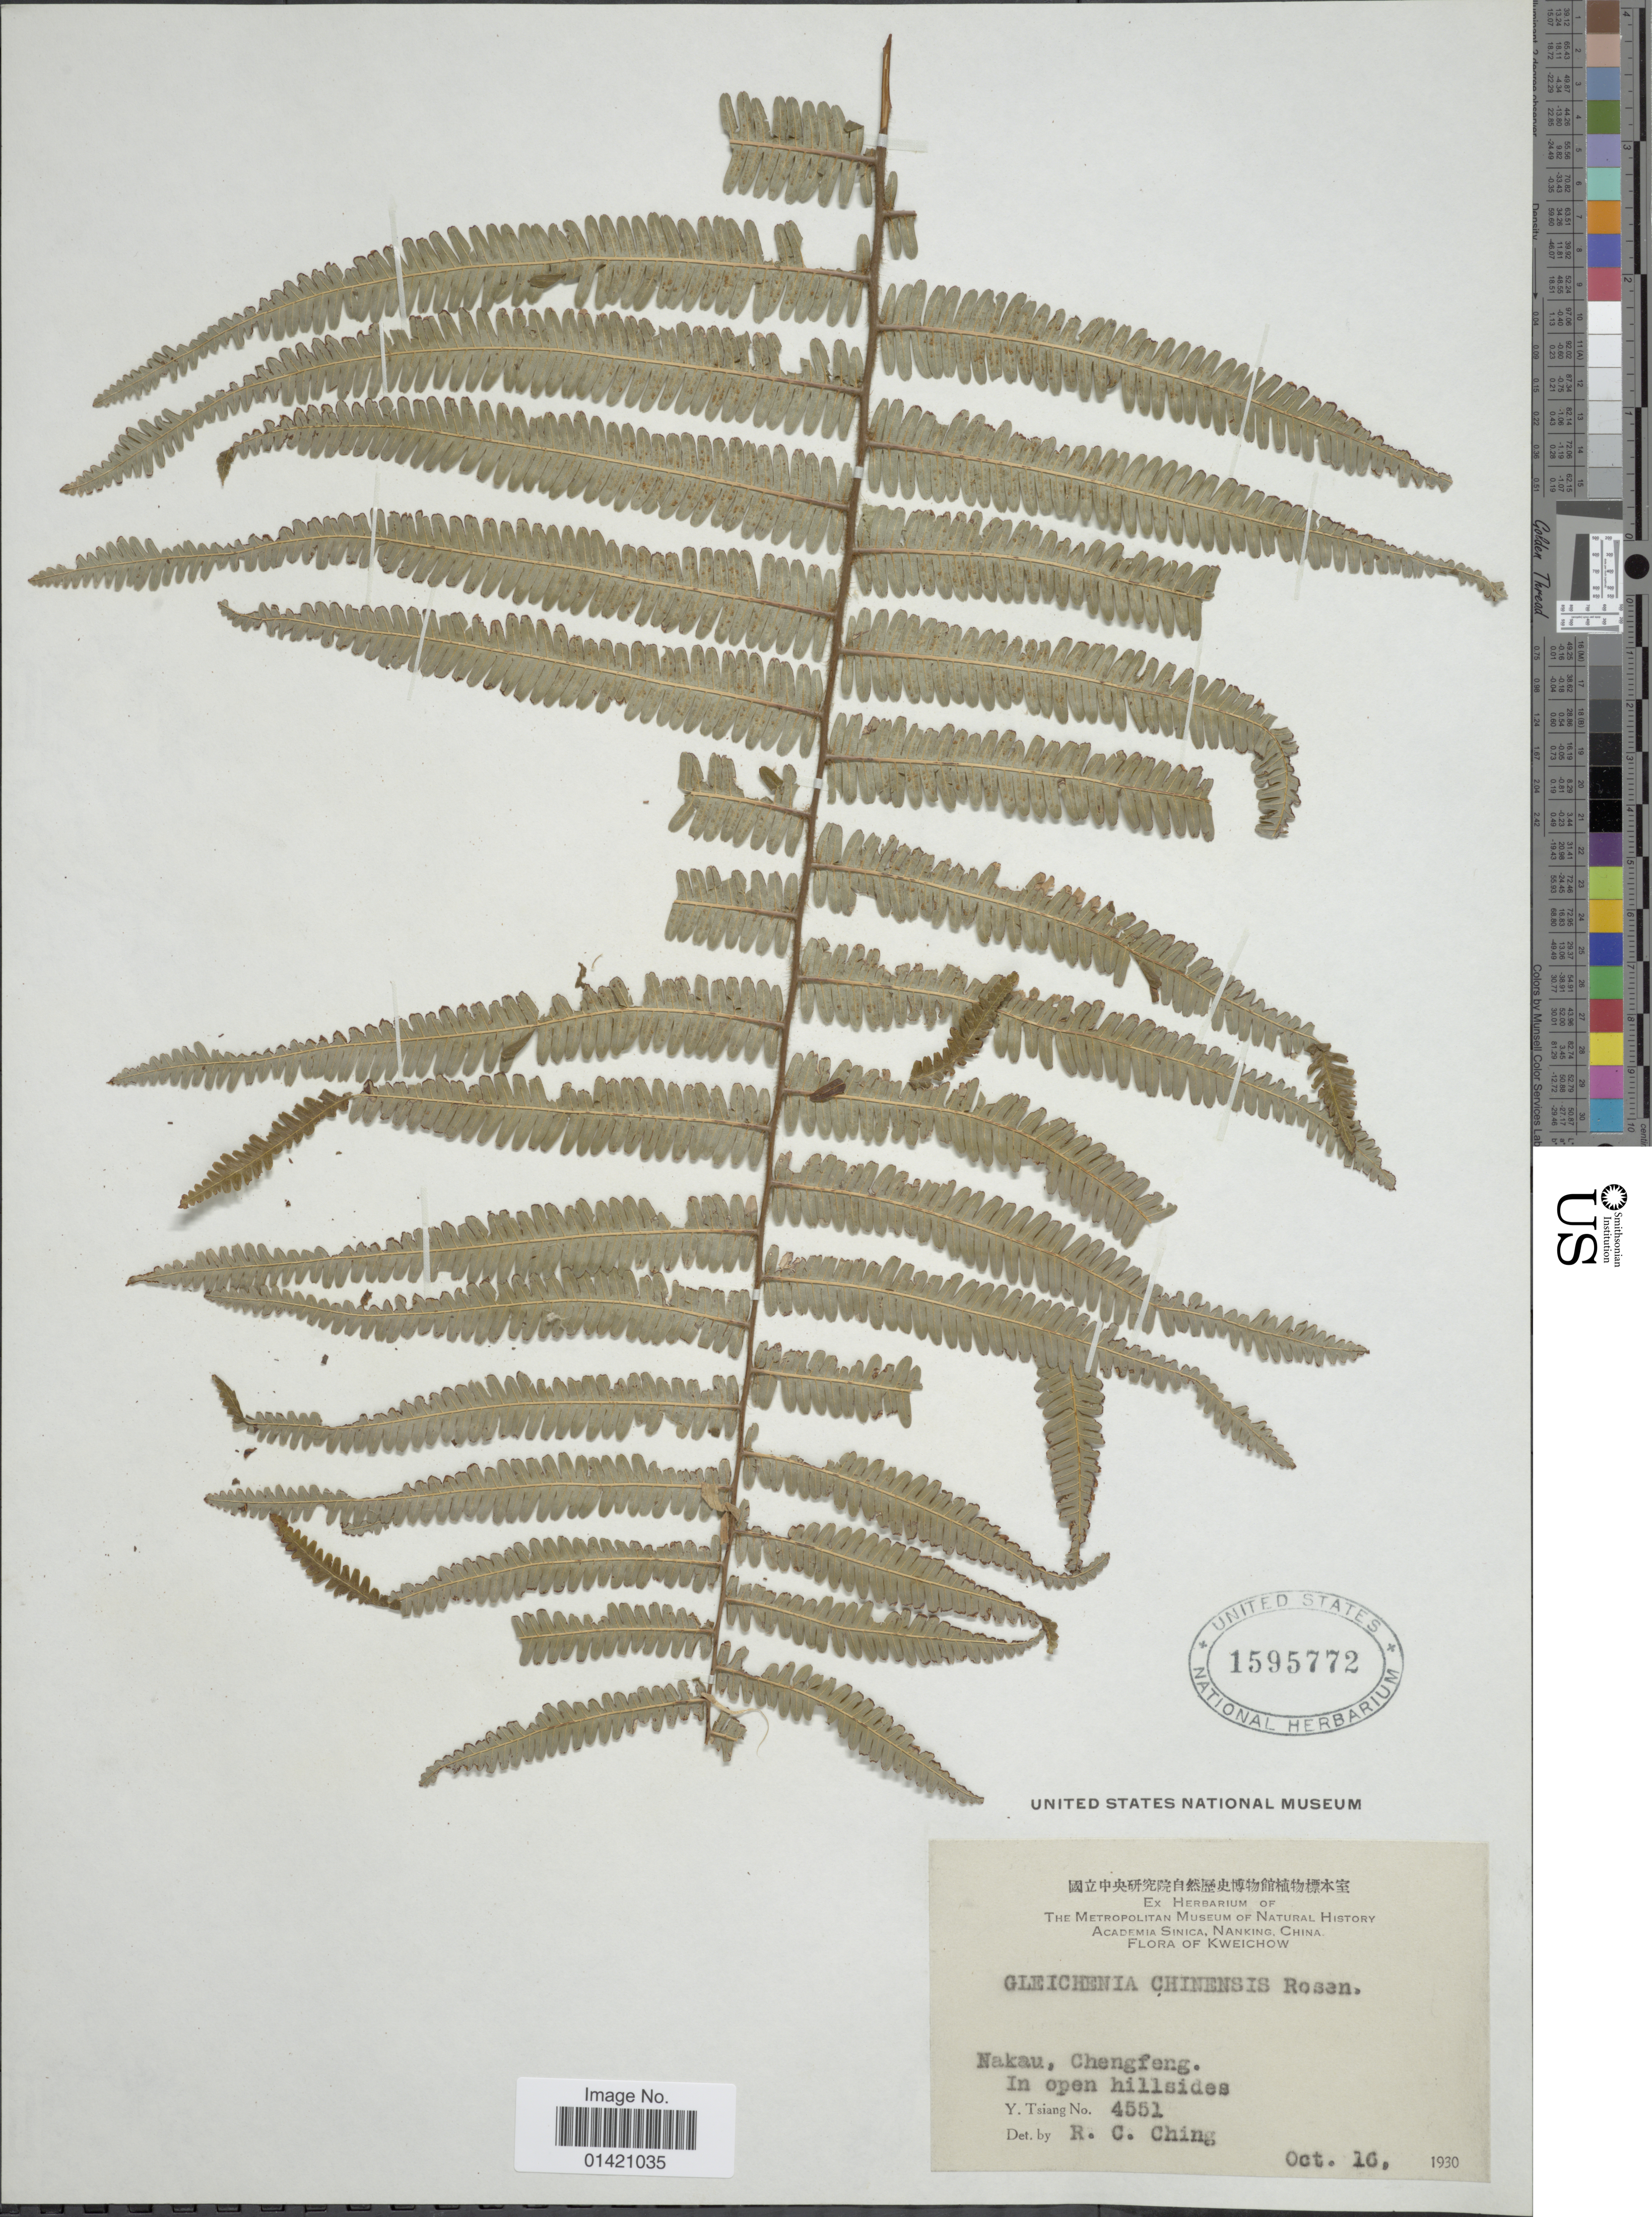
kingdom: Plantae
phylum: Tracheophyta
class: Polypodiopsida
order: Gleicheniales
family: Gleicheniaceae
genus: Diplopterygium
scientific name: Diplopterygium chinense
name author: (Rosenst.) De Vol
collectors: Y. Tsiang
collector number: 4551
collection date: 1930-10-16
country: China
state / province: Guizhou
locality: Kweichow. Nakau, Chengfeng. In open hillsides.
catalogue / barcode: US 1595772